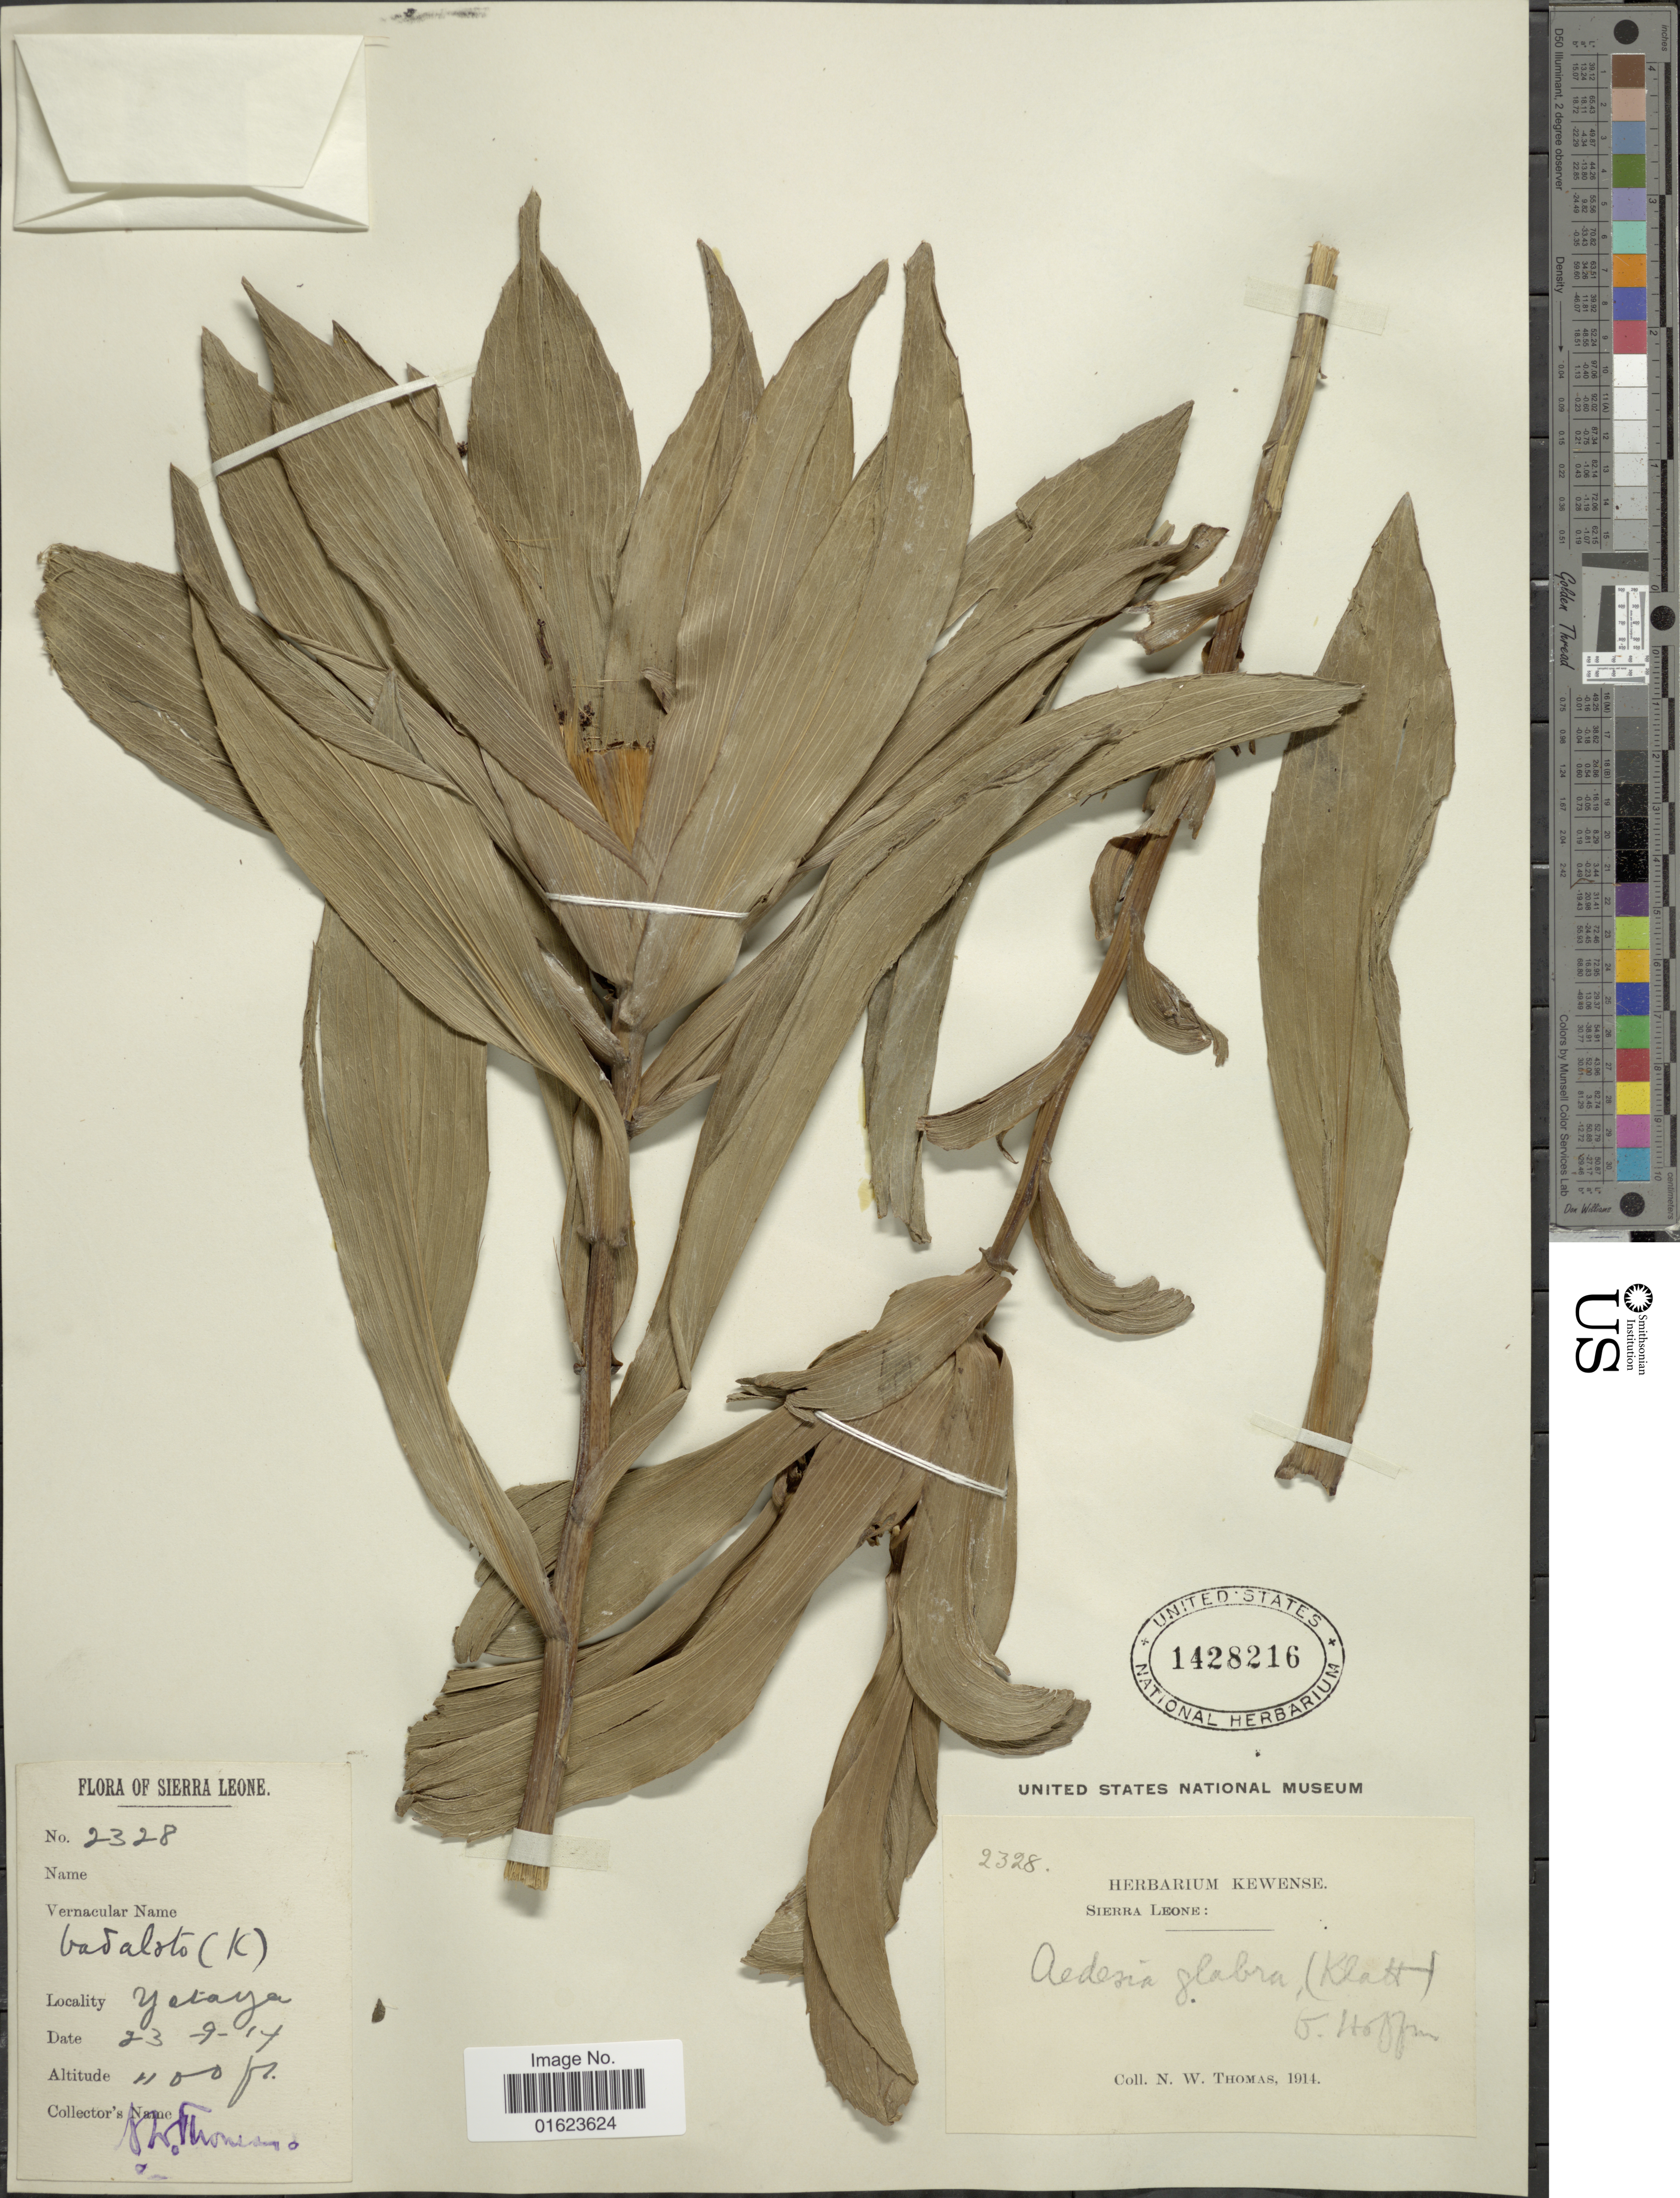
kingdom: Plantae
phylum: Tracheophyta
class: Magnoliopsida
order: Asterales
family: Asteraceae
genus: Aedesia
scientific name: Aedesia glabra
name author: (Klatt) O. Hoffm.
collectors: N. Thomas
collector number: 2328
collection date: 1914-09-23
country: Sierra Leone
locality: Sierre Leone. Yataya.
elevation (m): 335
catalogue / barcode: US 1428216